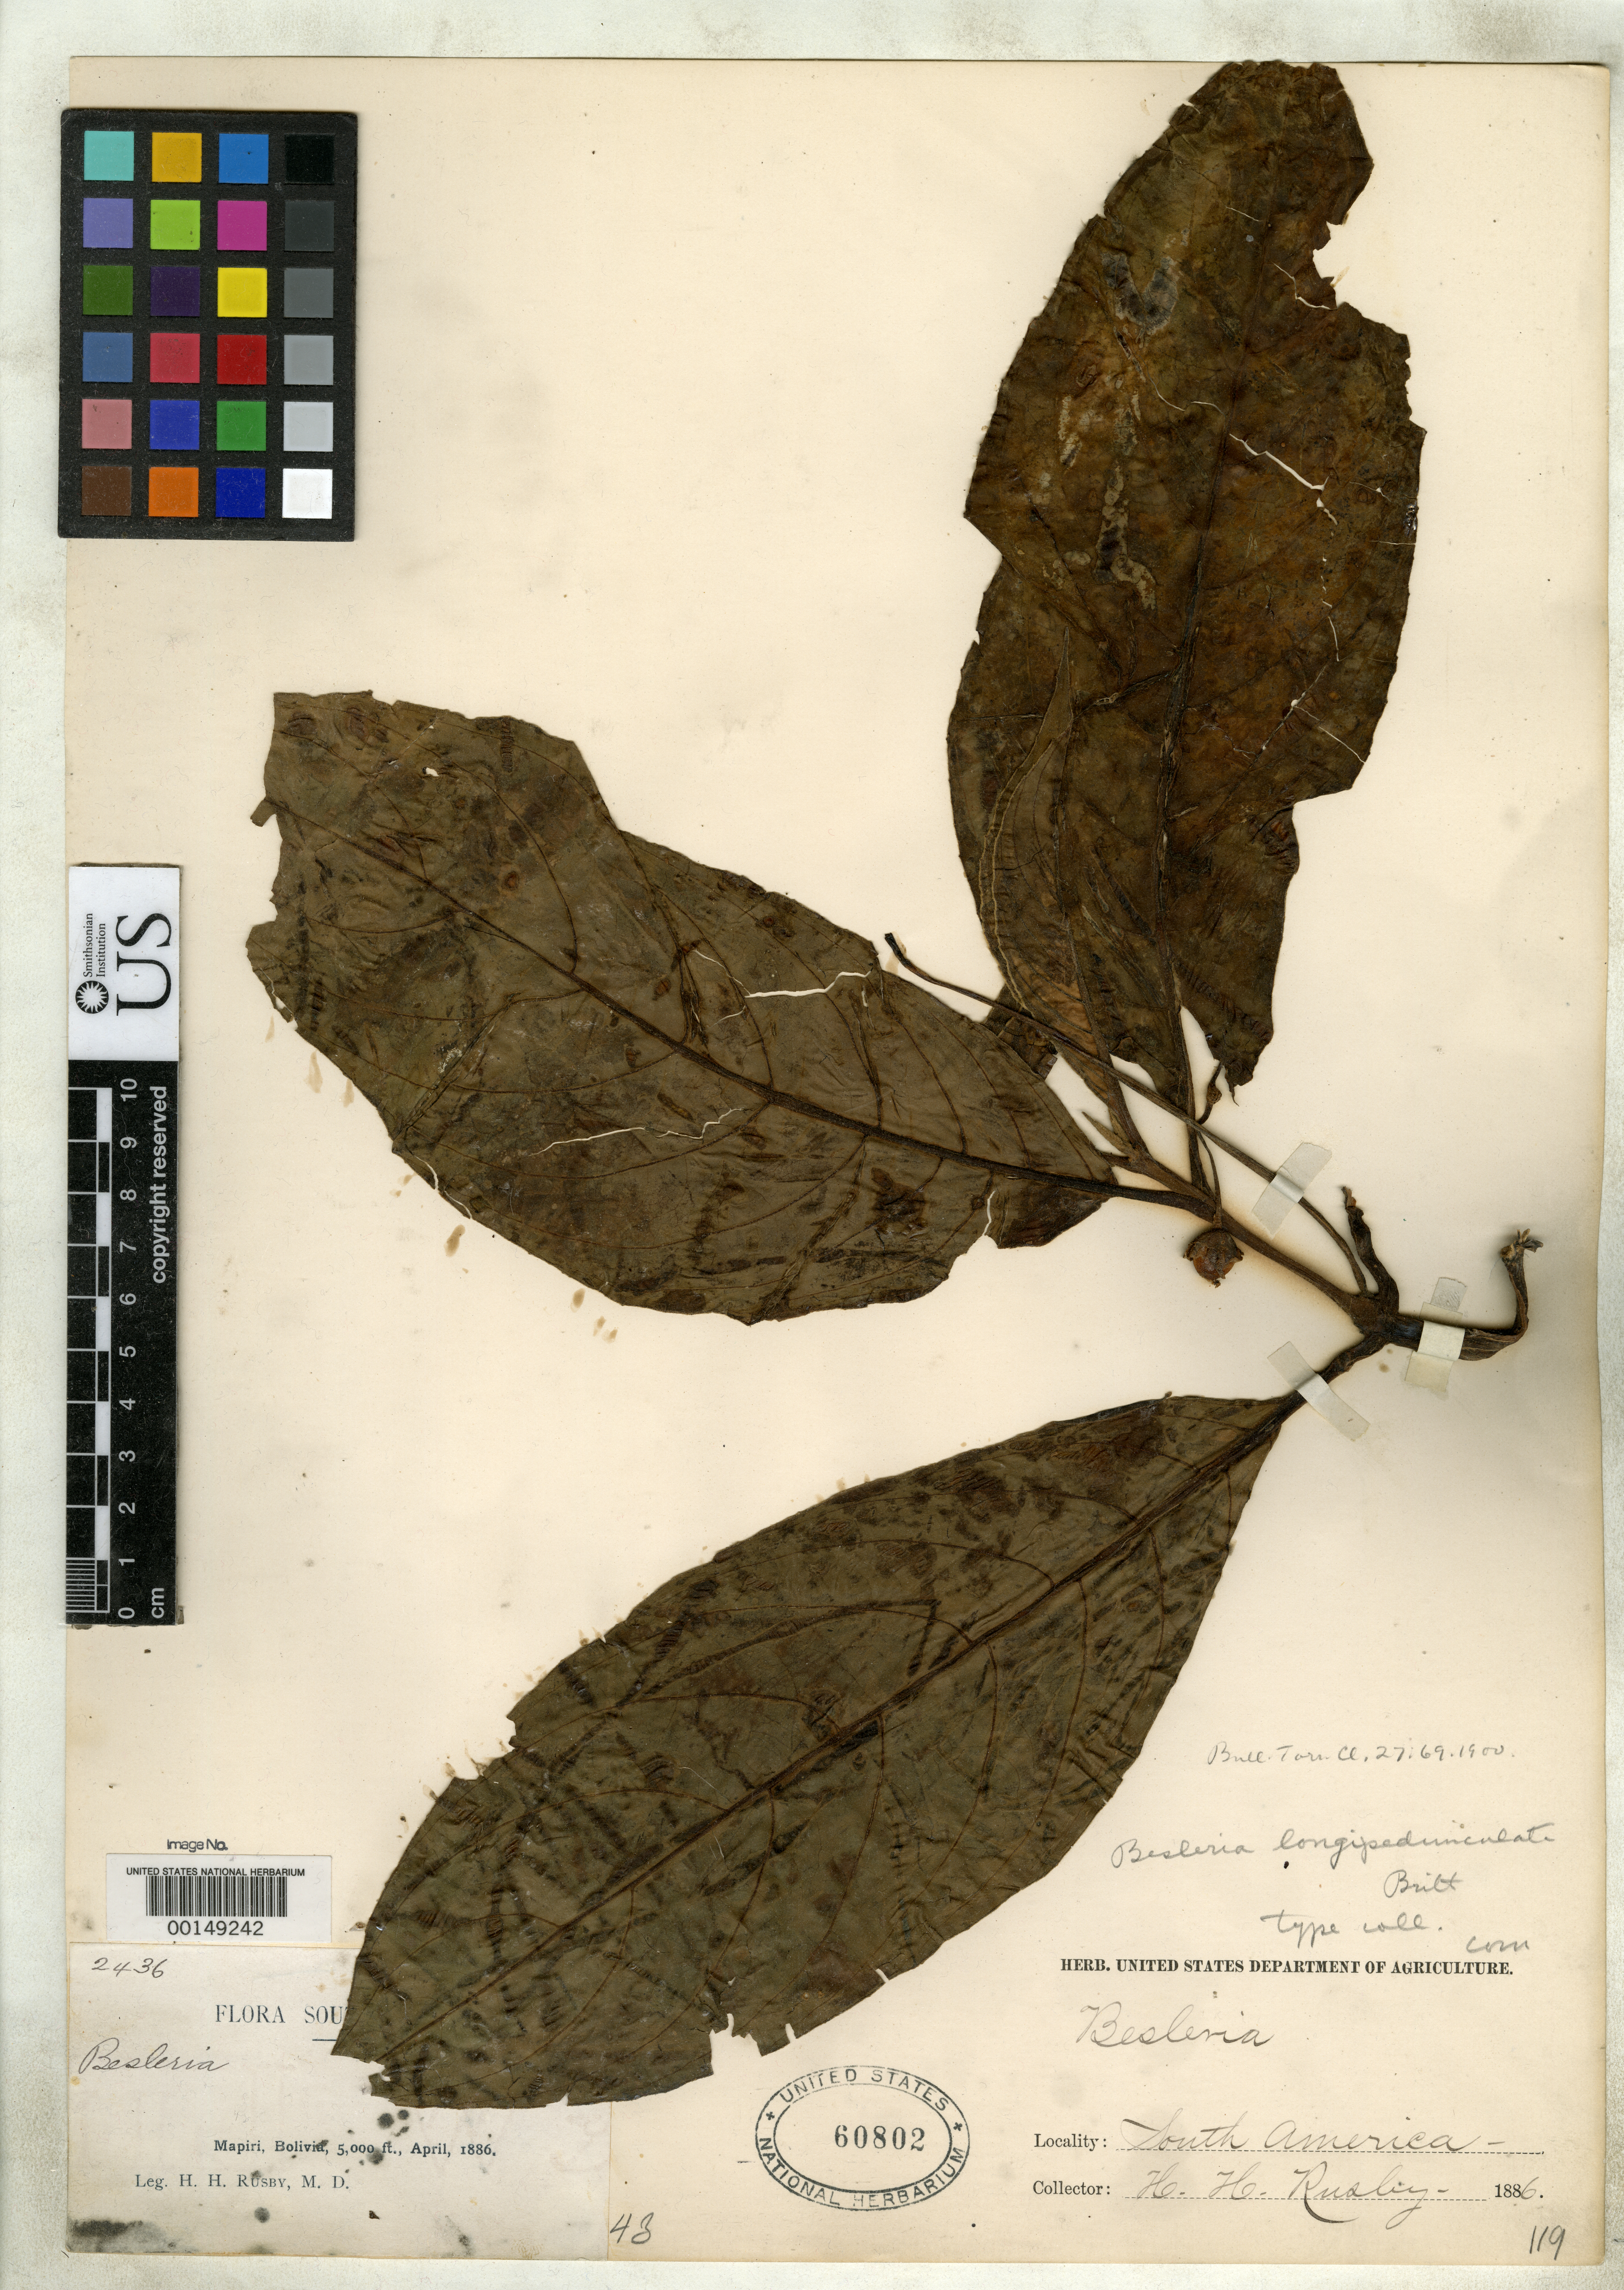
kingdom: Plantae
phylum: Tracheophyta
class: Magnoliopsida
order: Lamiales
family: Gesneriaceae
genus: Besleria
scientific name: Besleria longipedunculata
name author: Britton ex Rusby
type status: Isotype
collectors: H. H. Rusby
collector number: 2436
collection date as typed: April, 1886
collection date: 1886-04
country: Bolivia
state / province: La Páz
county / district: Larecaja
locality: Mapiri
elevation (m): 1524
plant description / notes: Protologue cites collection date as "Apr., 1880"; this sheet Apr. 1886, another duplicate at US with this number May 1886. NY has duplicates with both months (but all collected 1886, "1880" evidently a mis-citation). Note also that protologue cites two collections (Rusby 2436, Bang 2539), arguably syntypes.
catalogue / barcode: US 60802